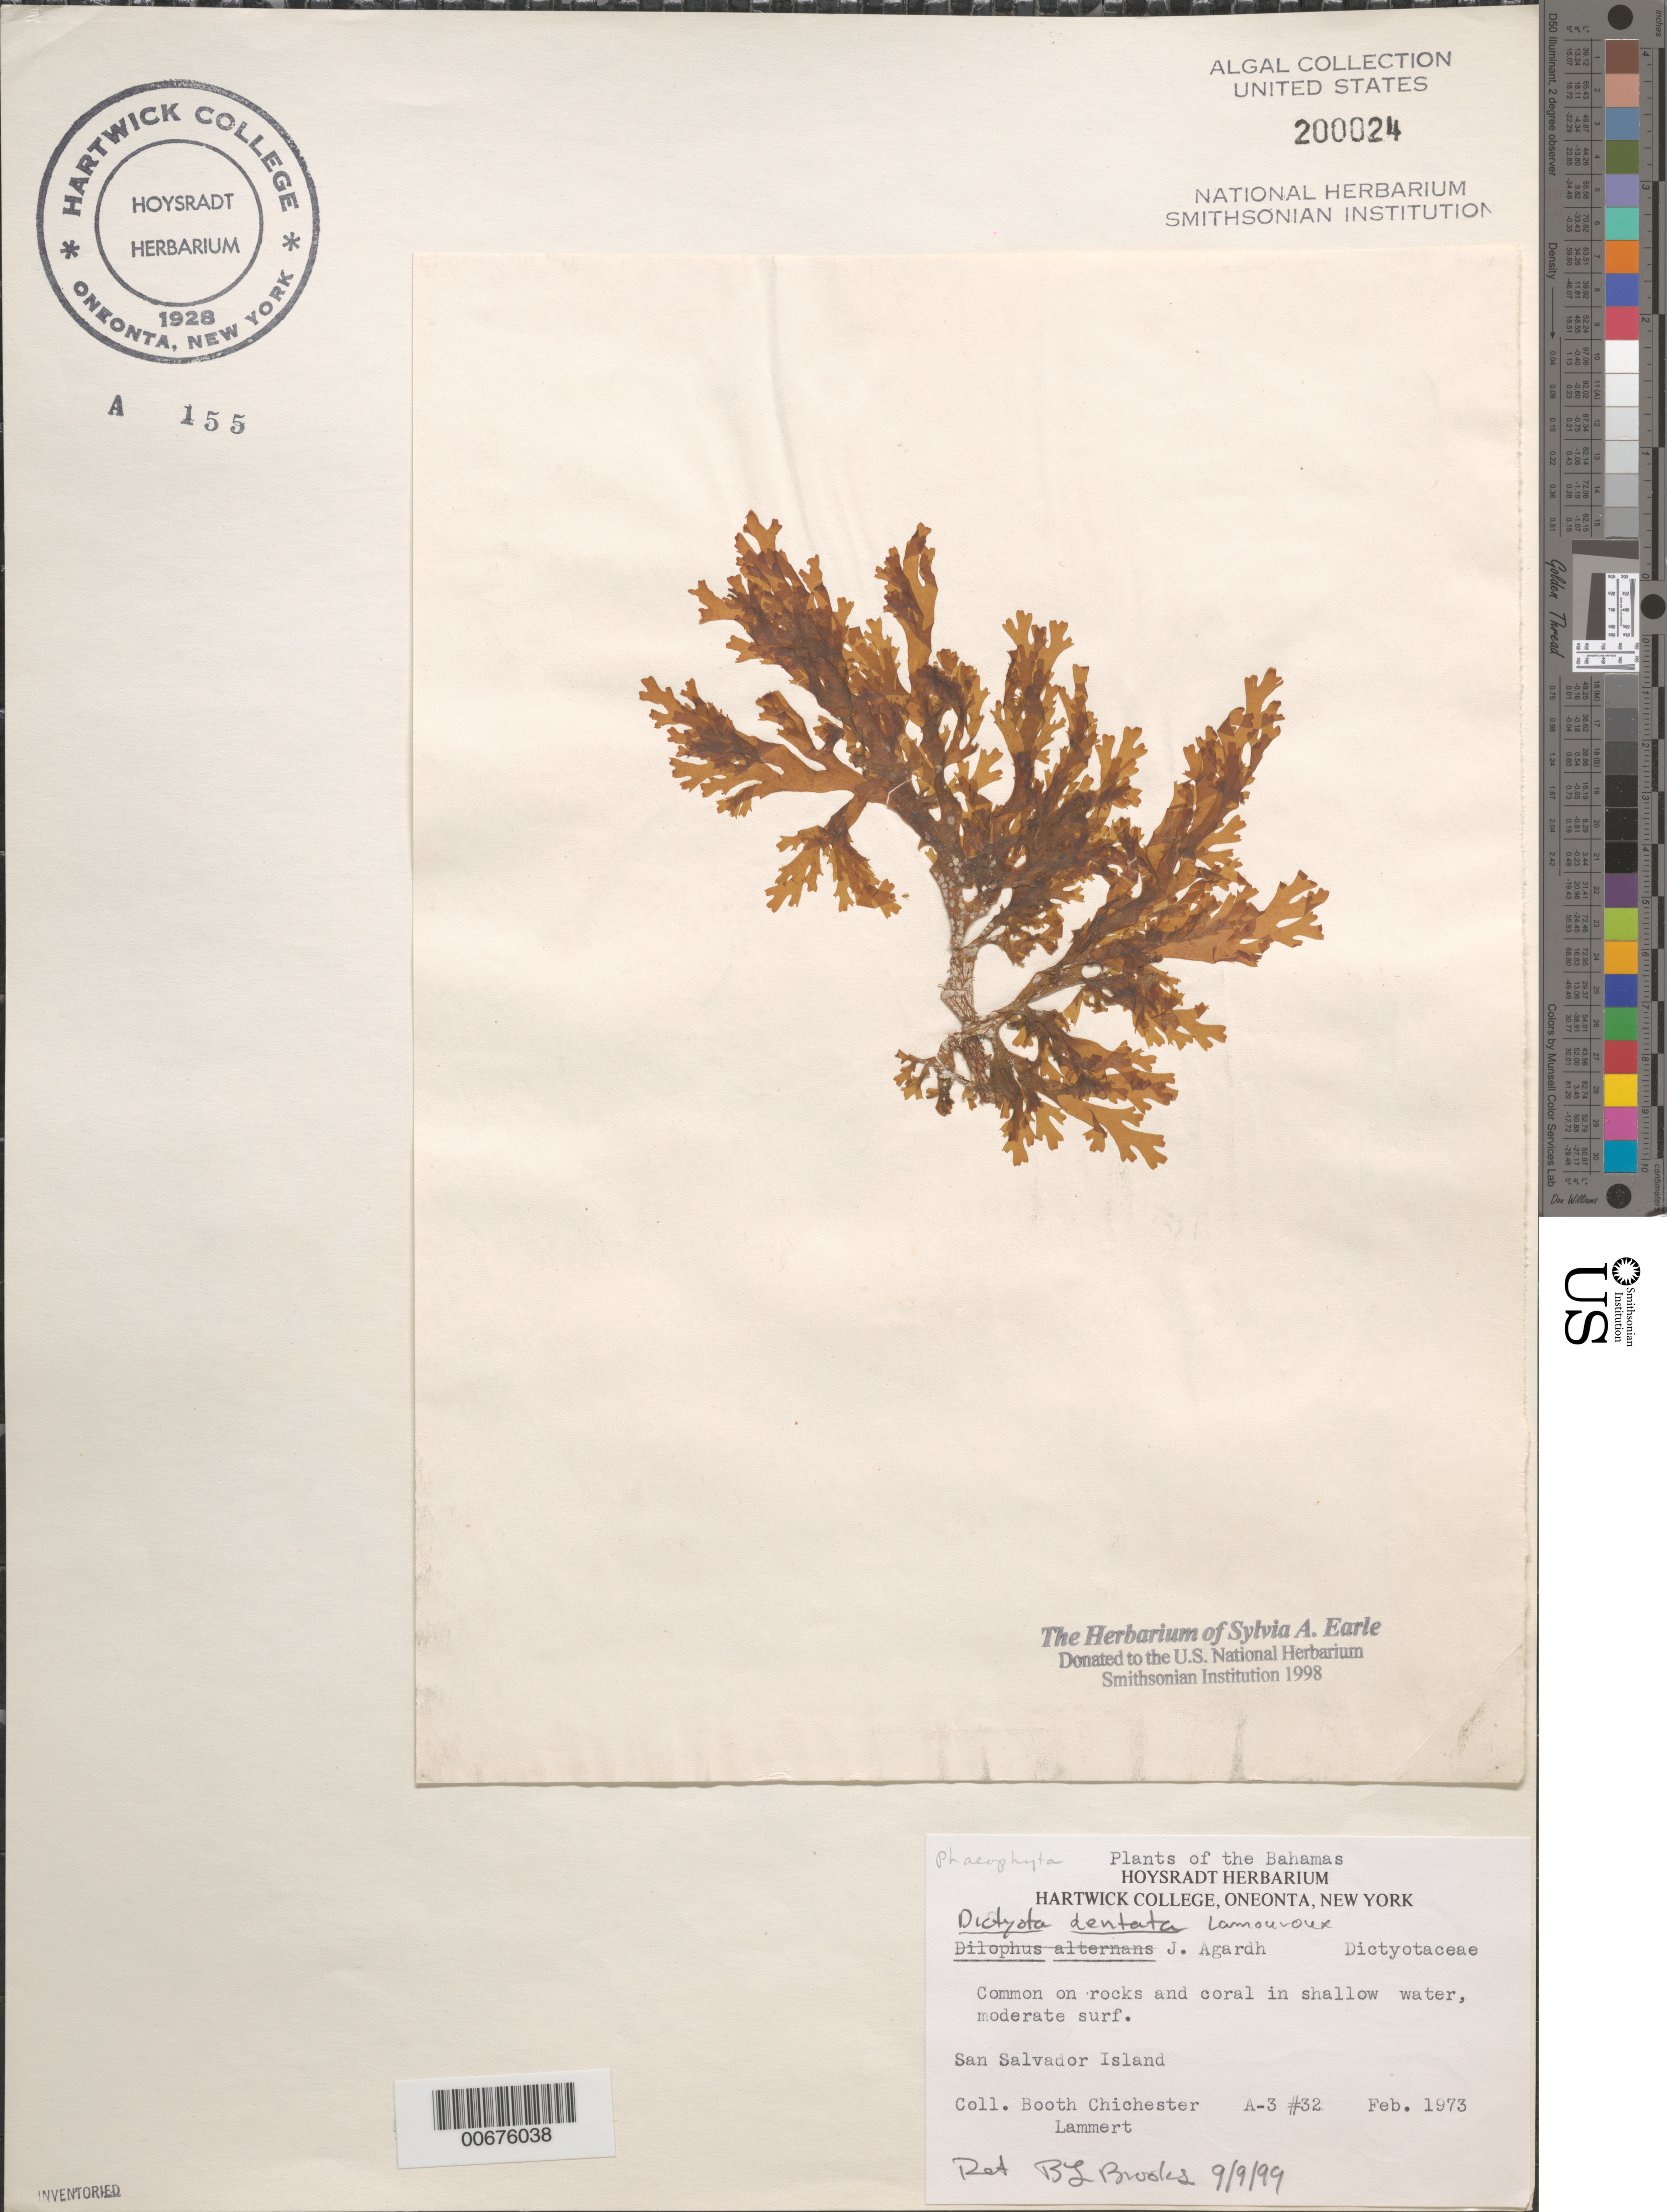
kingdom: Chromista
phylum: Ochrophyta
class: Phaeophyceae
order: Dictyotales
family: Dictyotaceae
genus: Dictyota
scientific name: Dictyota mertensii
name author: (C. Mart.) Kütz.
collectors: -. Booth, -. Chichester & -. Lammert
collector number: A-3 32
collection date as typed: Feb 1973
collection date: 1973-02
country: Bahamas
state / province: San Salvador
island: San Salvador Island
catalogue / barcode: US 200024